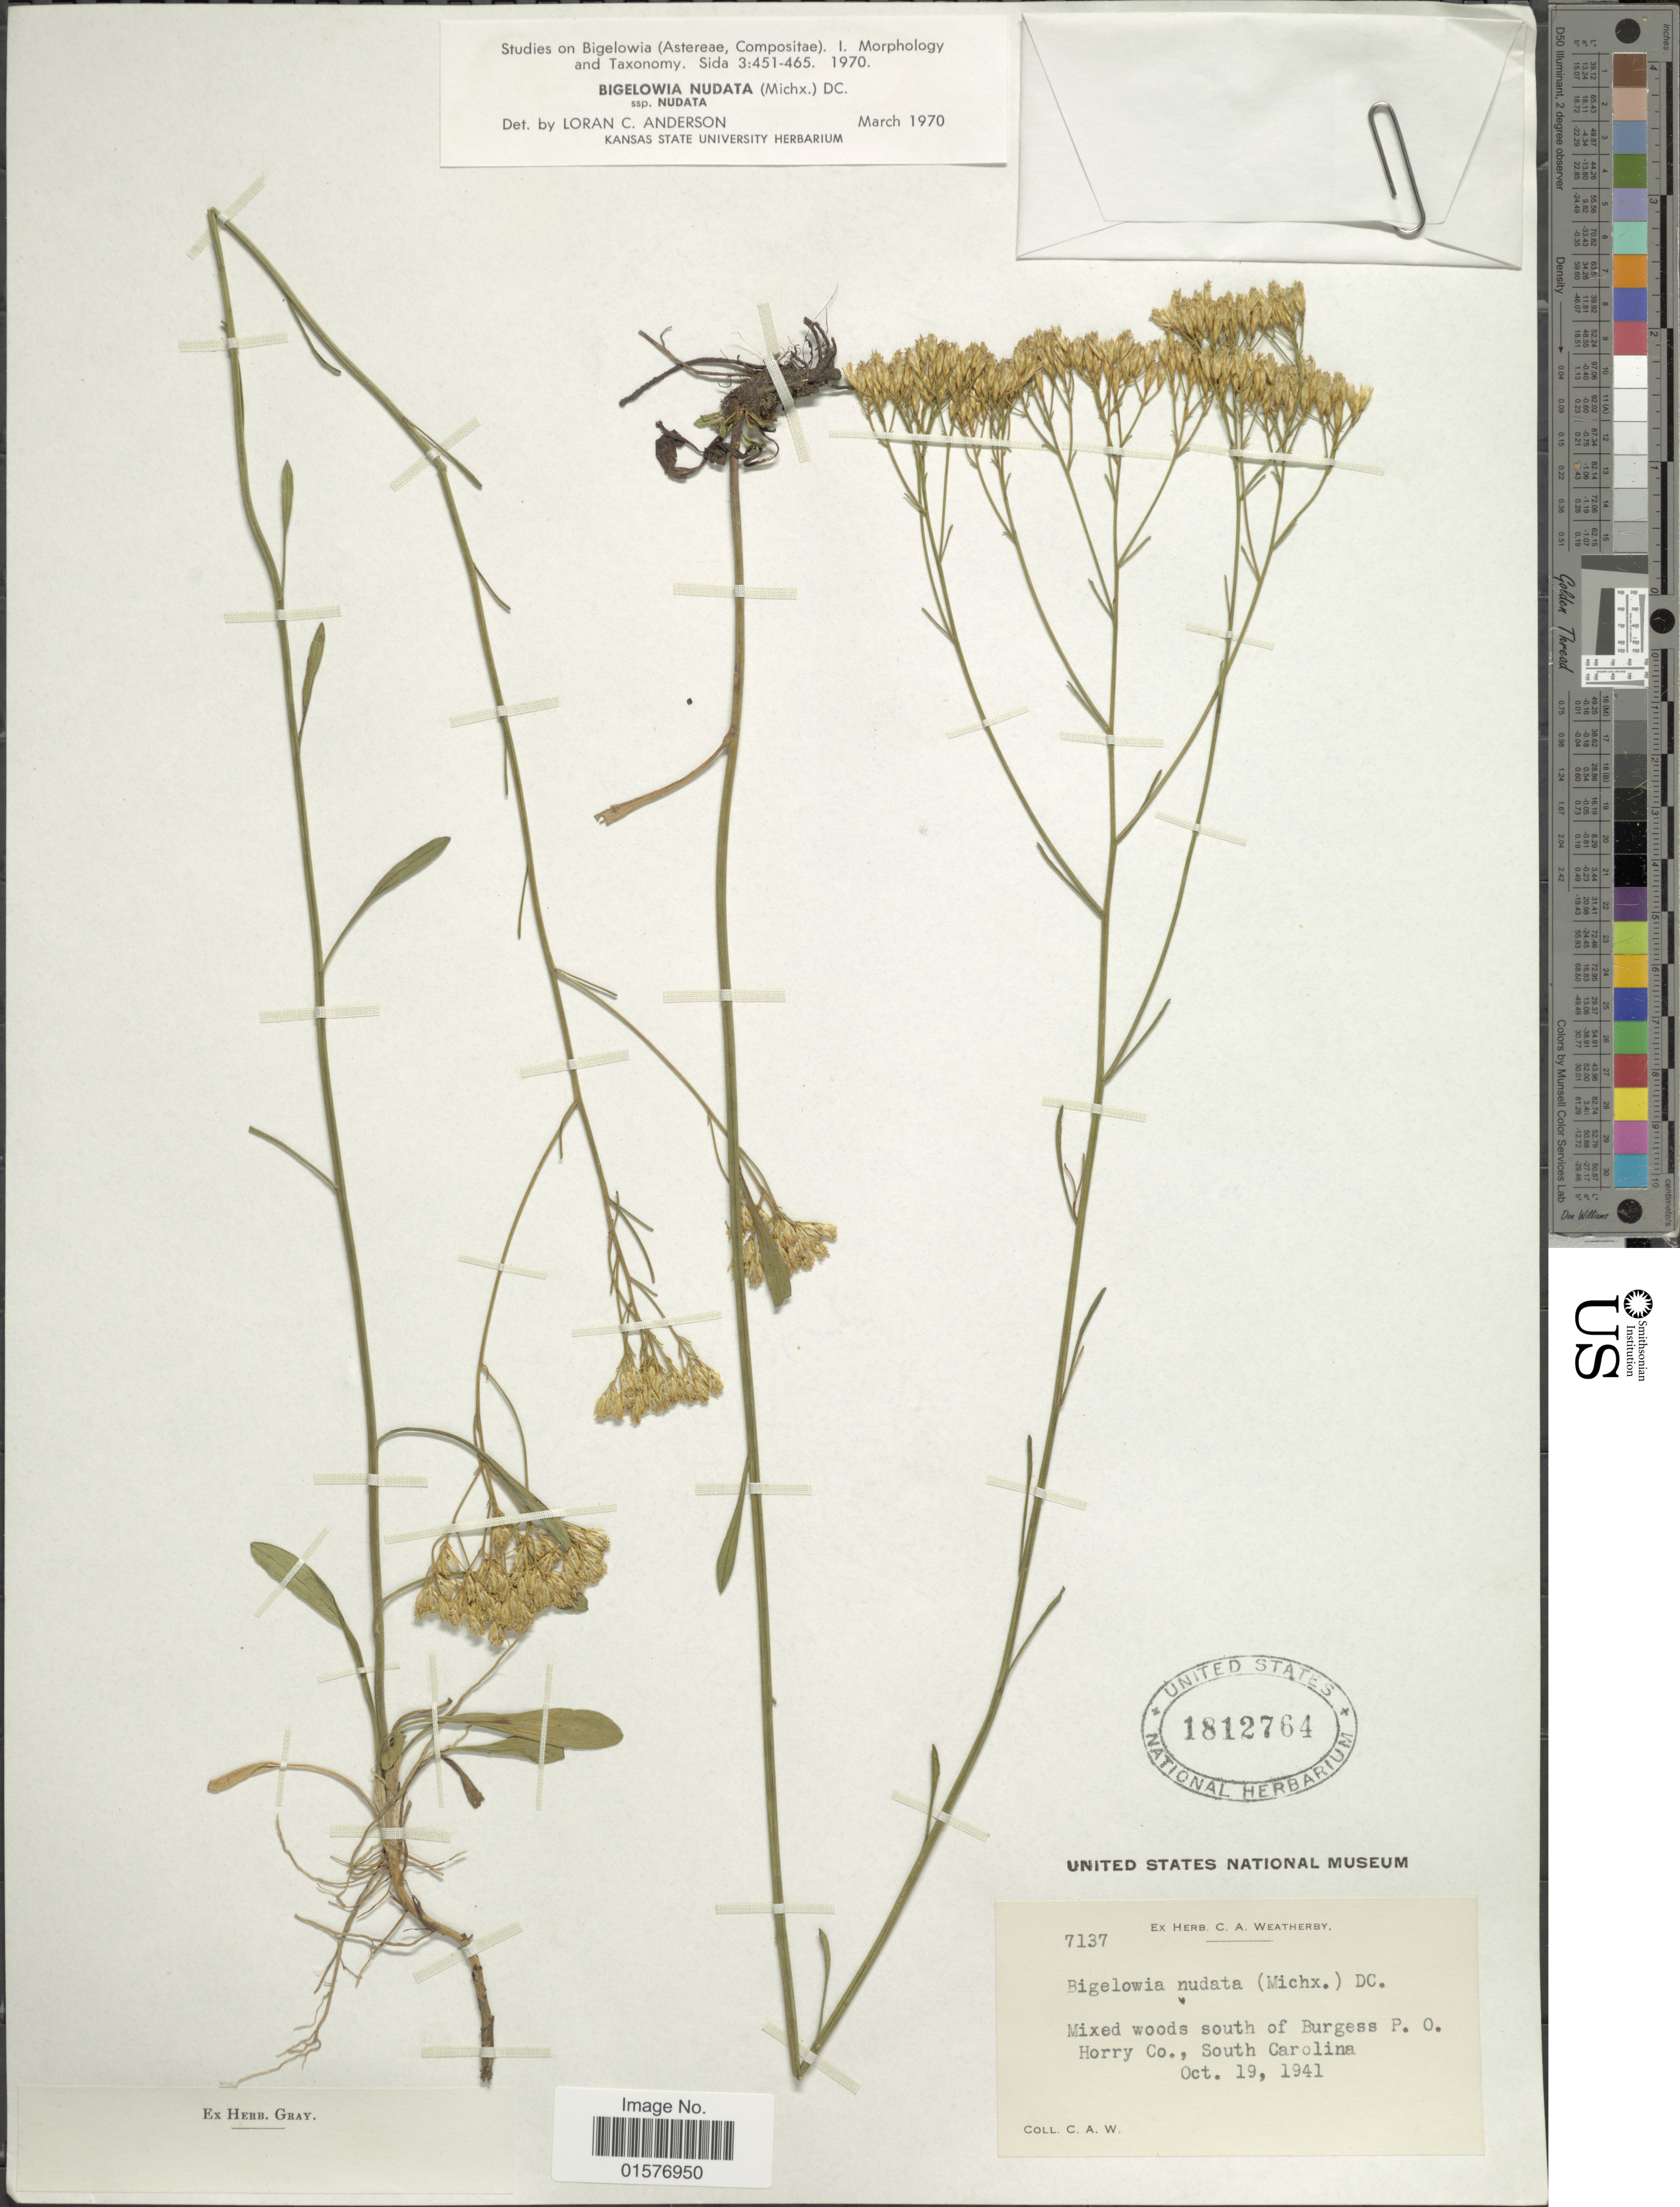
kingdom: Plantae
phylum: Tracheophyta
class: Magnoliopsida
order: Asterales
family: Asteraceae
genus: Bigelowia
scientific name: Bigelowia nudata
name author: (Michx.) DC.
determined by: Urbatsch, Lowell E., Curator (LSU), Louisiana State University (UNITED STATES)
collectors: C. A. Weatherby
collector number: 7137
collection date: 1941-10-19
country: United States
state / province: South Carolina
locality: Mixed woods south of Burgess P. O., Horry Co., South Carolina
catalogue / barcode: US 1812764